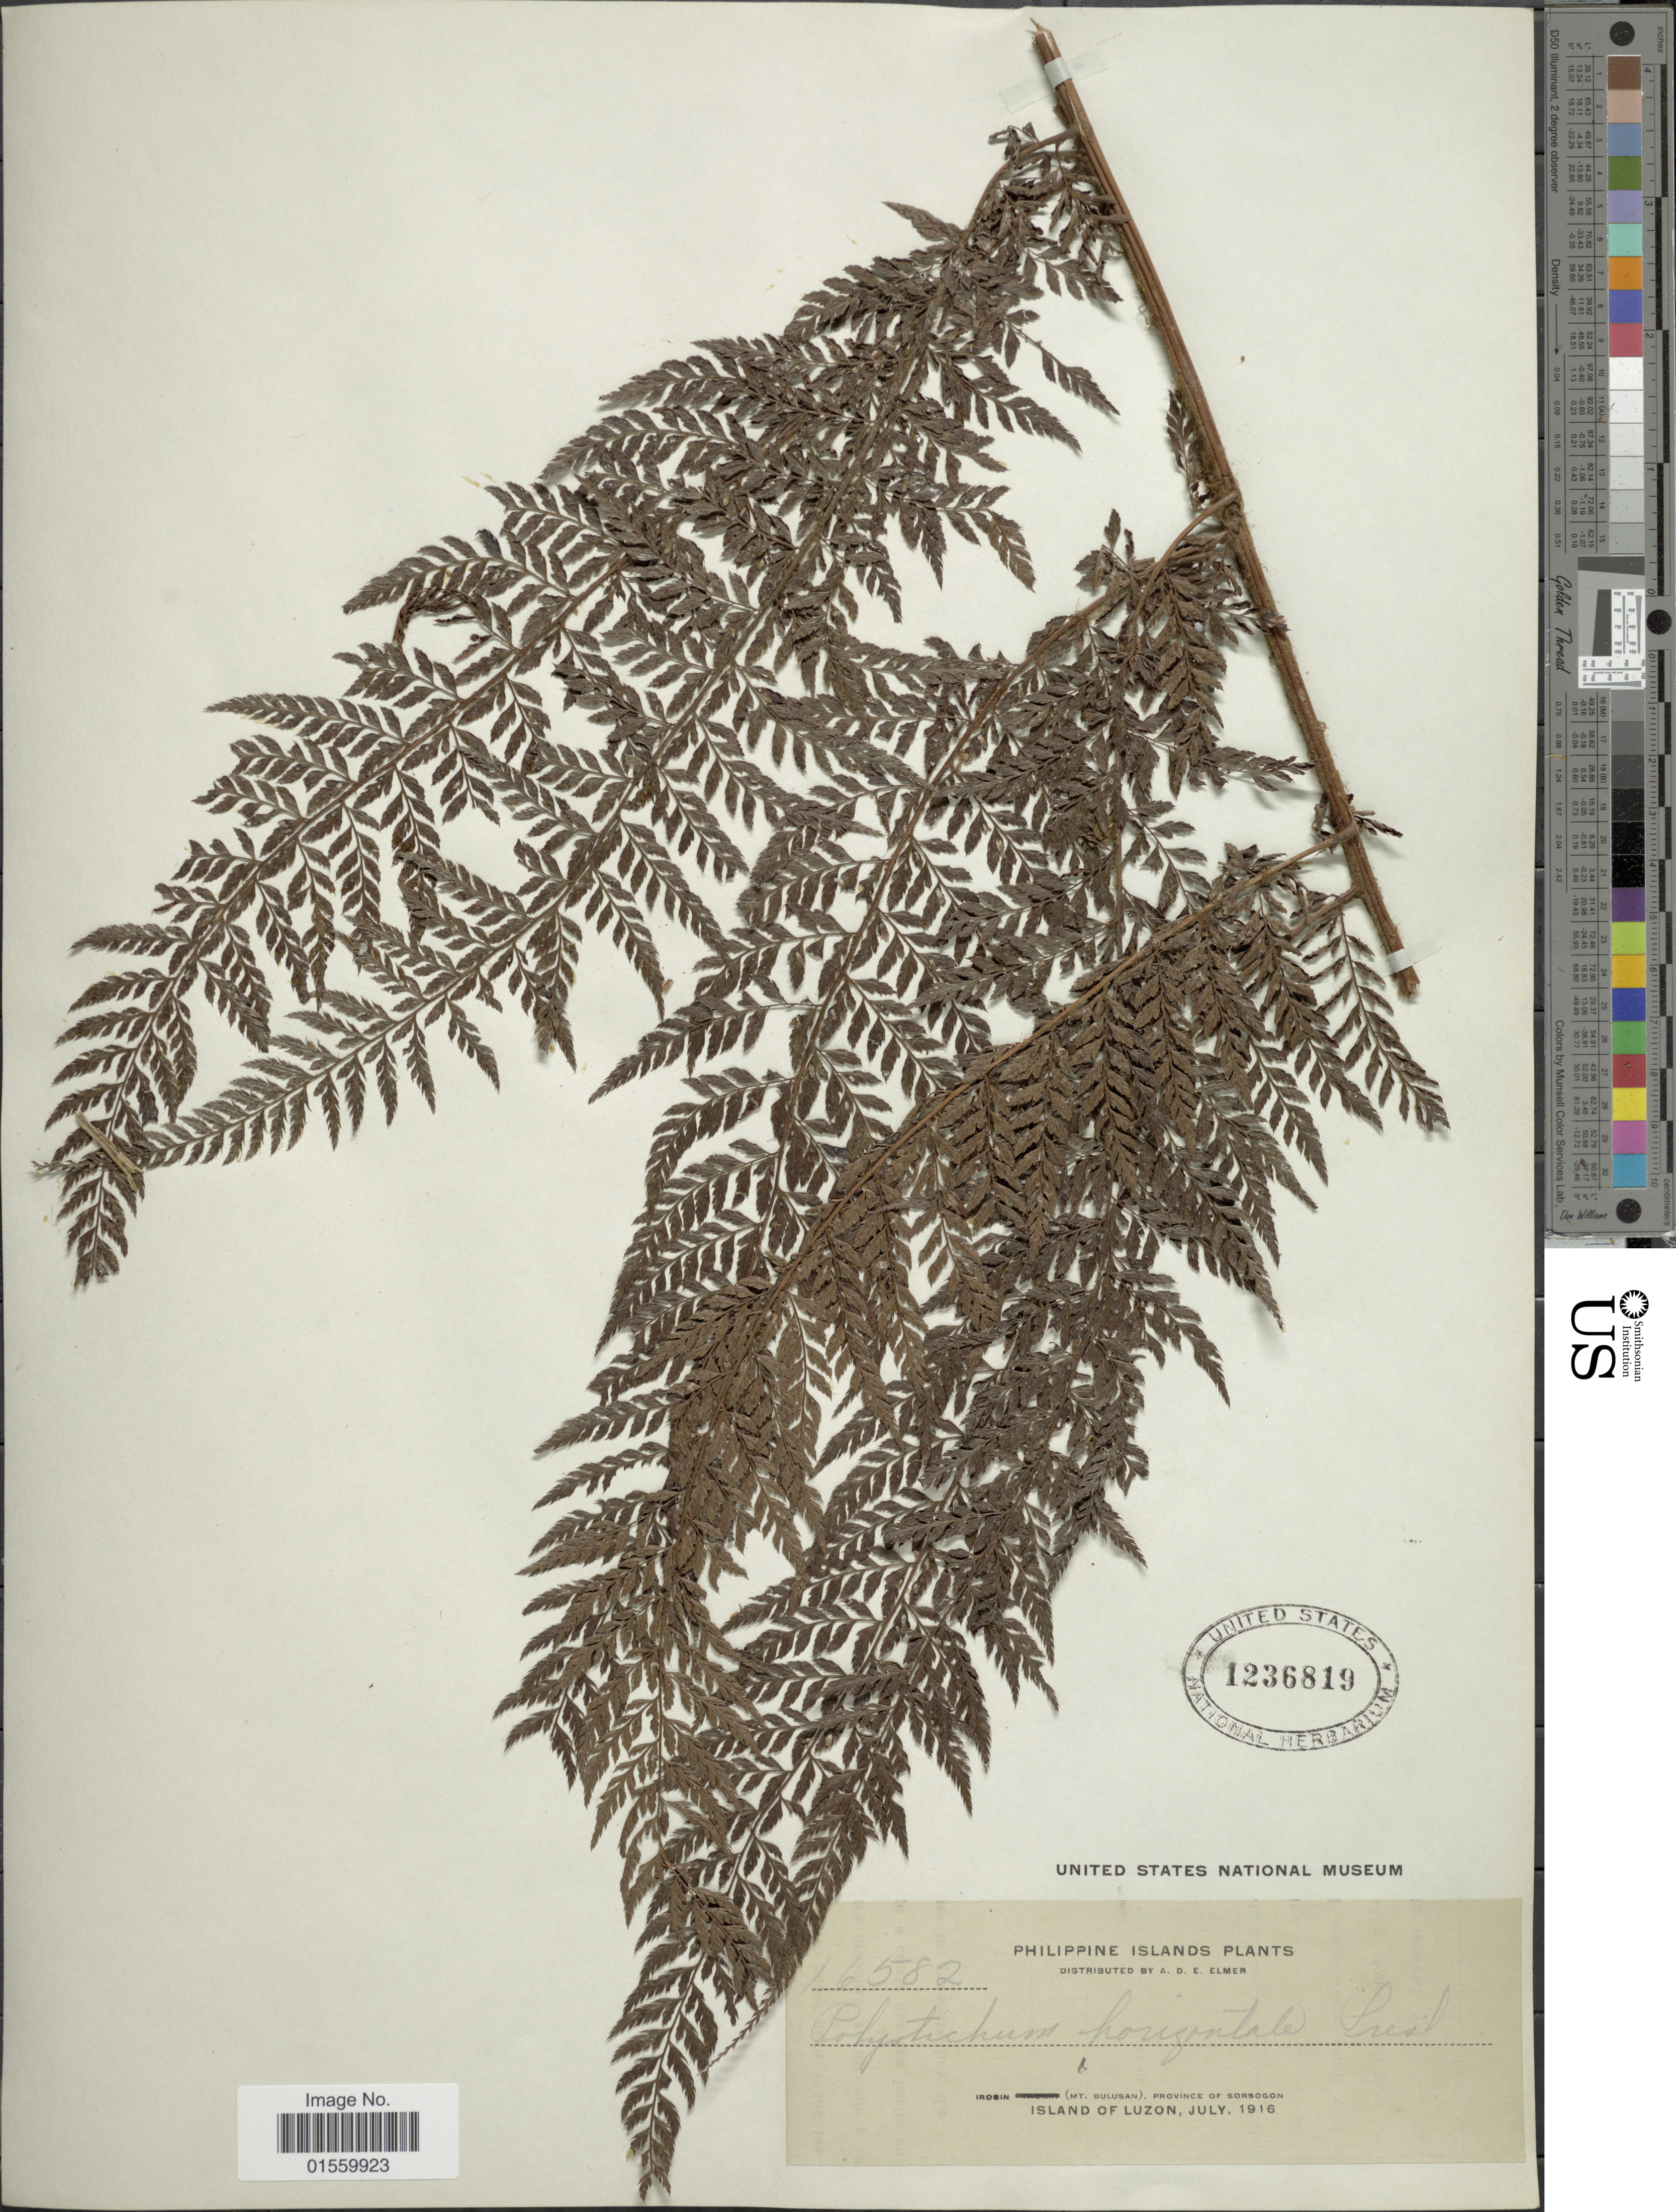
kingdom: Plantae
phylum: Tracheophyta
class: Polypodiopsida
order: Polypodiales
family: Dryopteridaceae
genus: Polystichum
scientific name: Polystichum horizontale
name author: C. Presl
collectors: A. D. E. Elmer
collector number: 16582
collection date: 1916-07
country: Philippines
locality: Philippine Islands, Irosin (Mt. Bulusan), Province of Sorsogon, Island of Luzon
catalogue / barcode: US 1236819